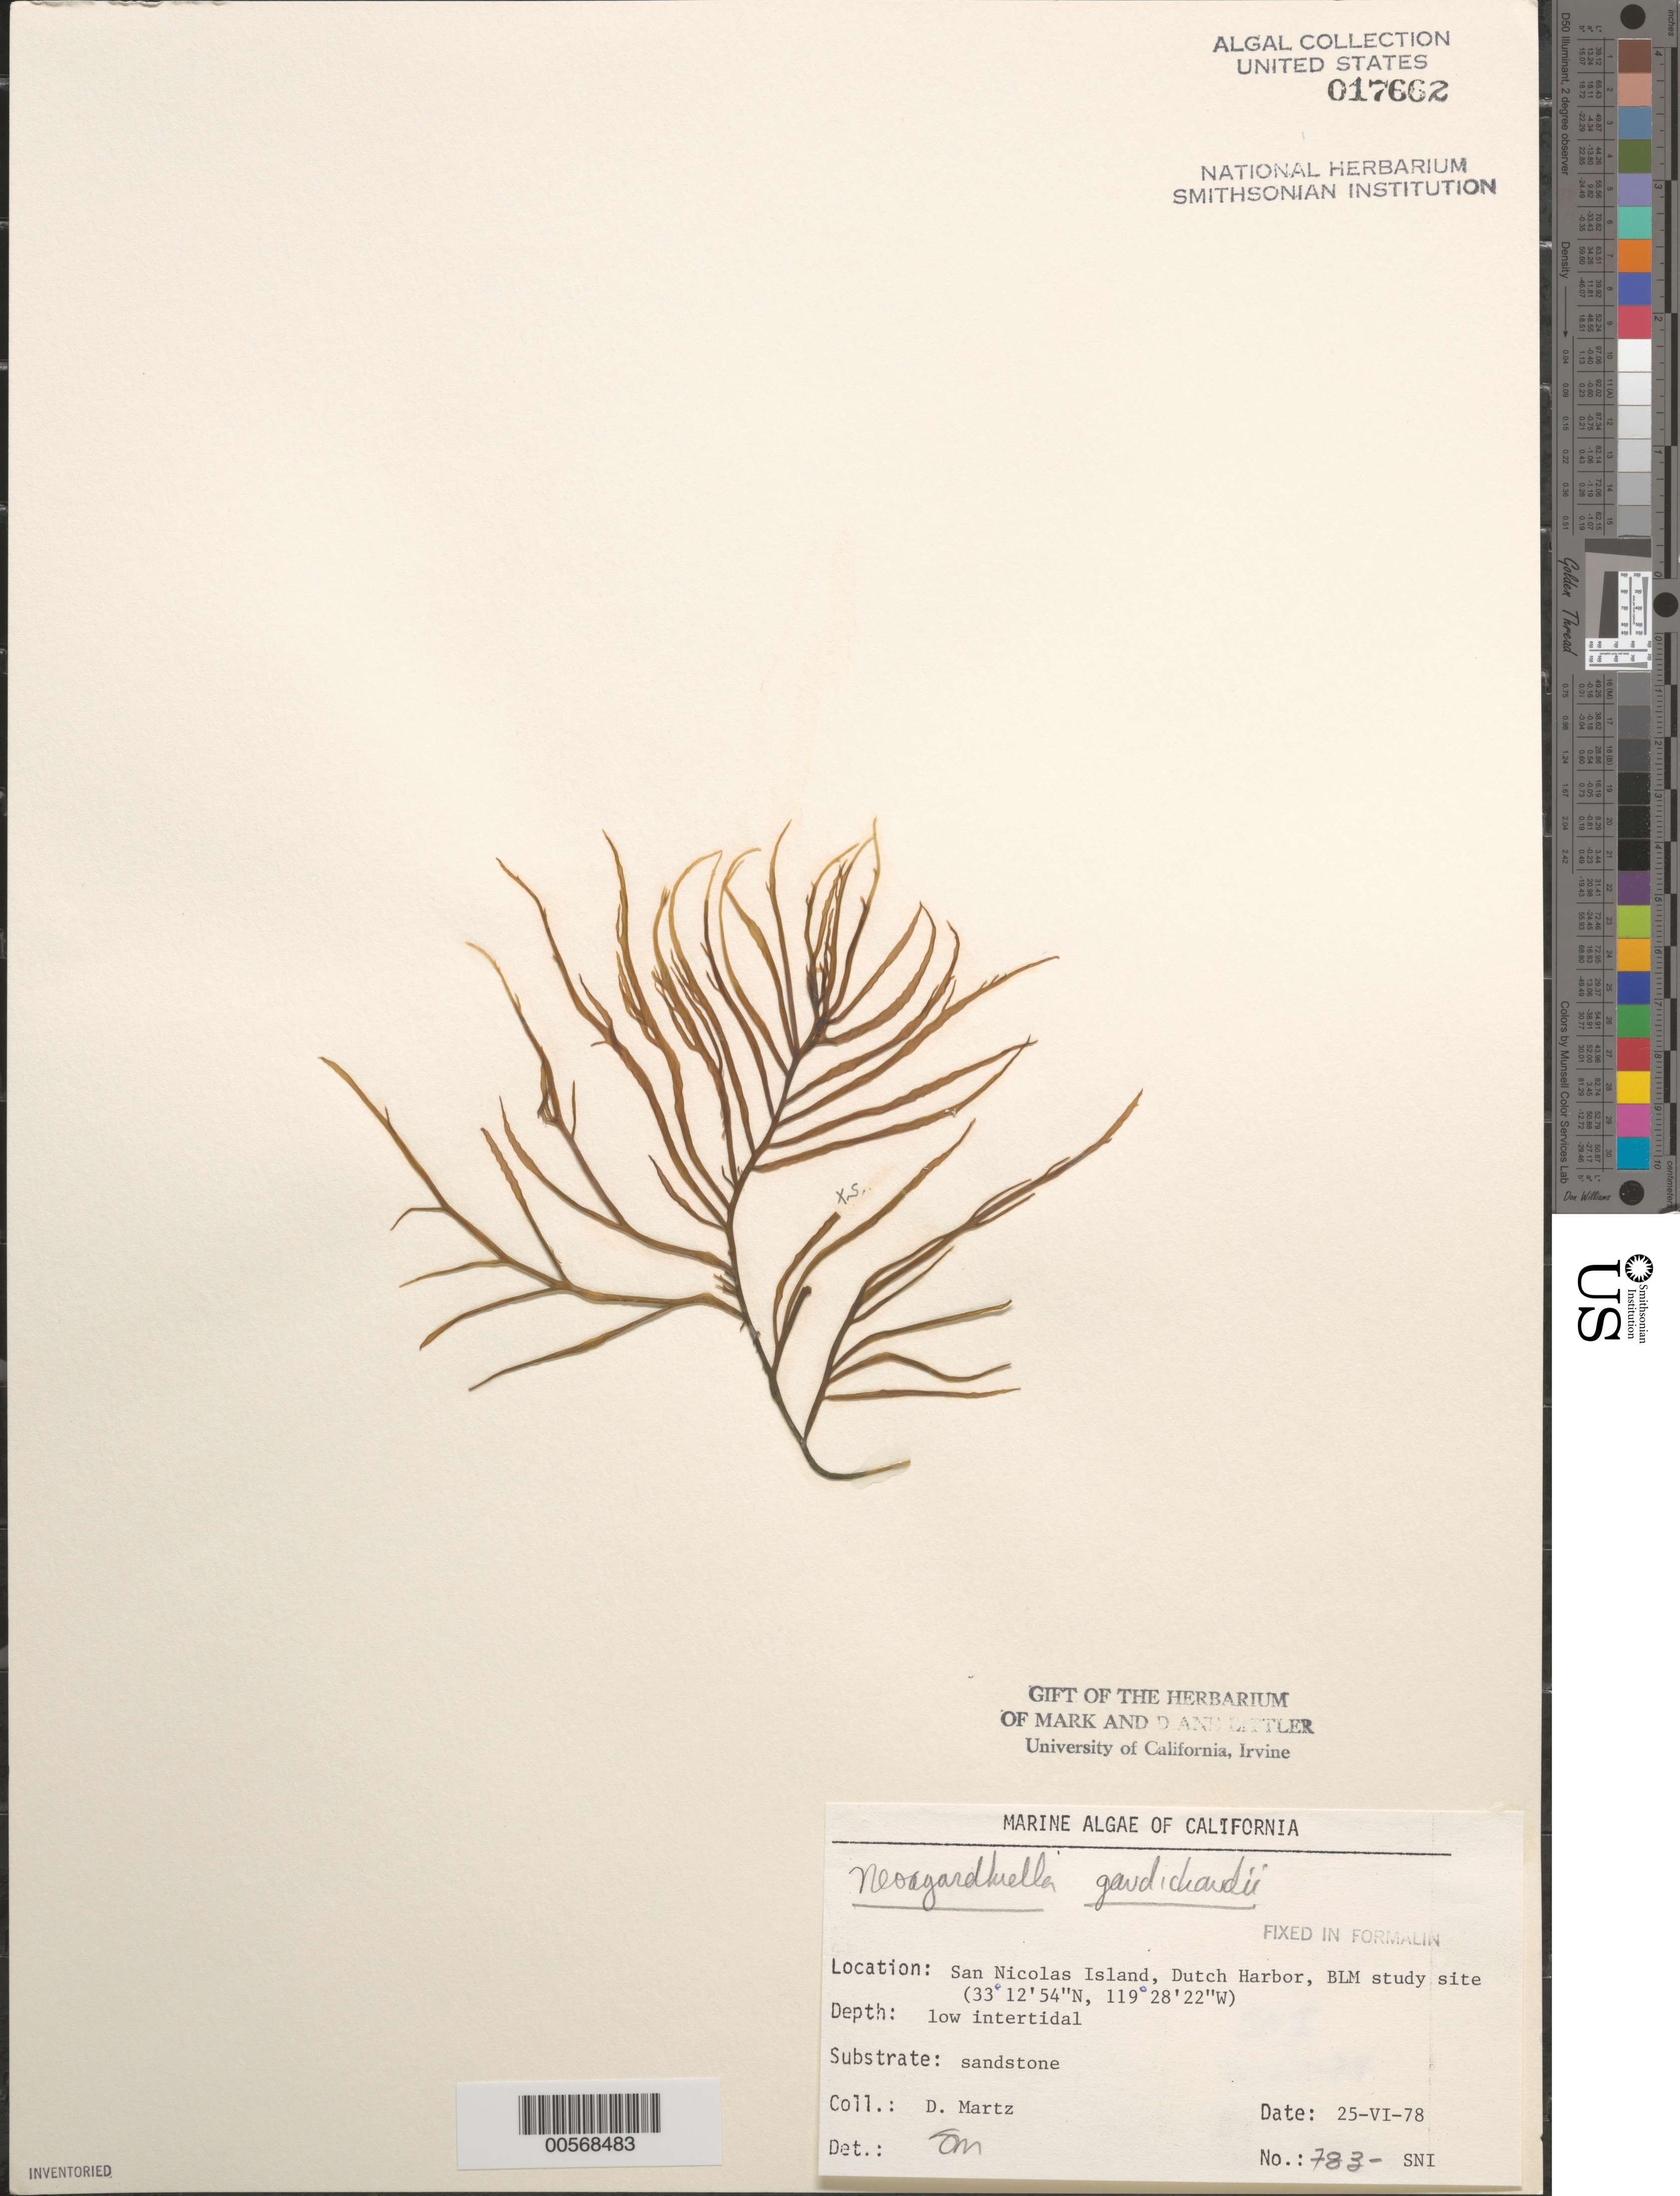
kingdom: Plantae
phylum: Rhodophyta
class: Florideophyceae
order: Gigartinales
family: Solieriaceae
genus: Sarcodiotheca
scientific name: Sarcodiotheca gaudichaudii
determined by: Algae name updating Project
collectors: D. Martz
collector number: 783-sni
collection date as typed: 25 Jun 1978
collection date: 1978-06-25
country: United States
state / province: California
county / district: Ventura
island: San Nicolas Island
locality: Dutch Harbor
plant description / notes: BLM-SOCALBIGHT Rocky Intertidal Survey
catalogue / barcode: US 17662